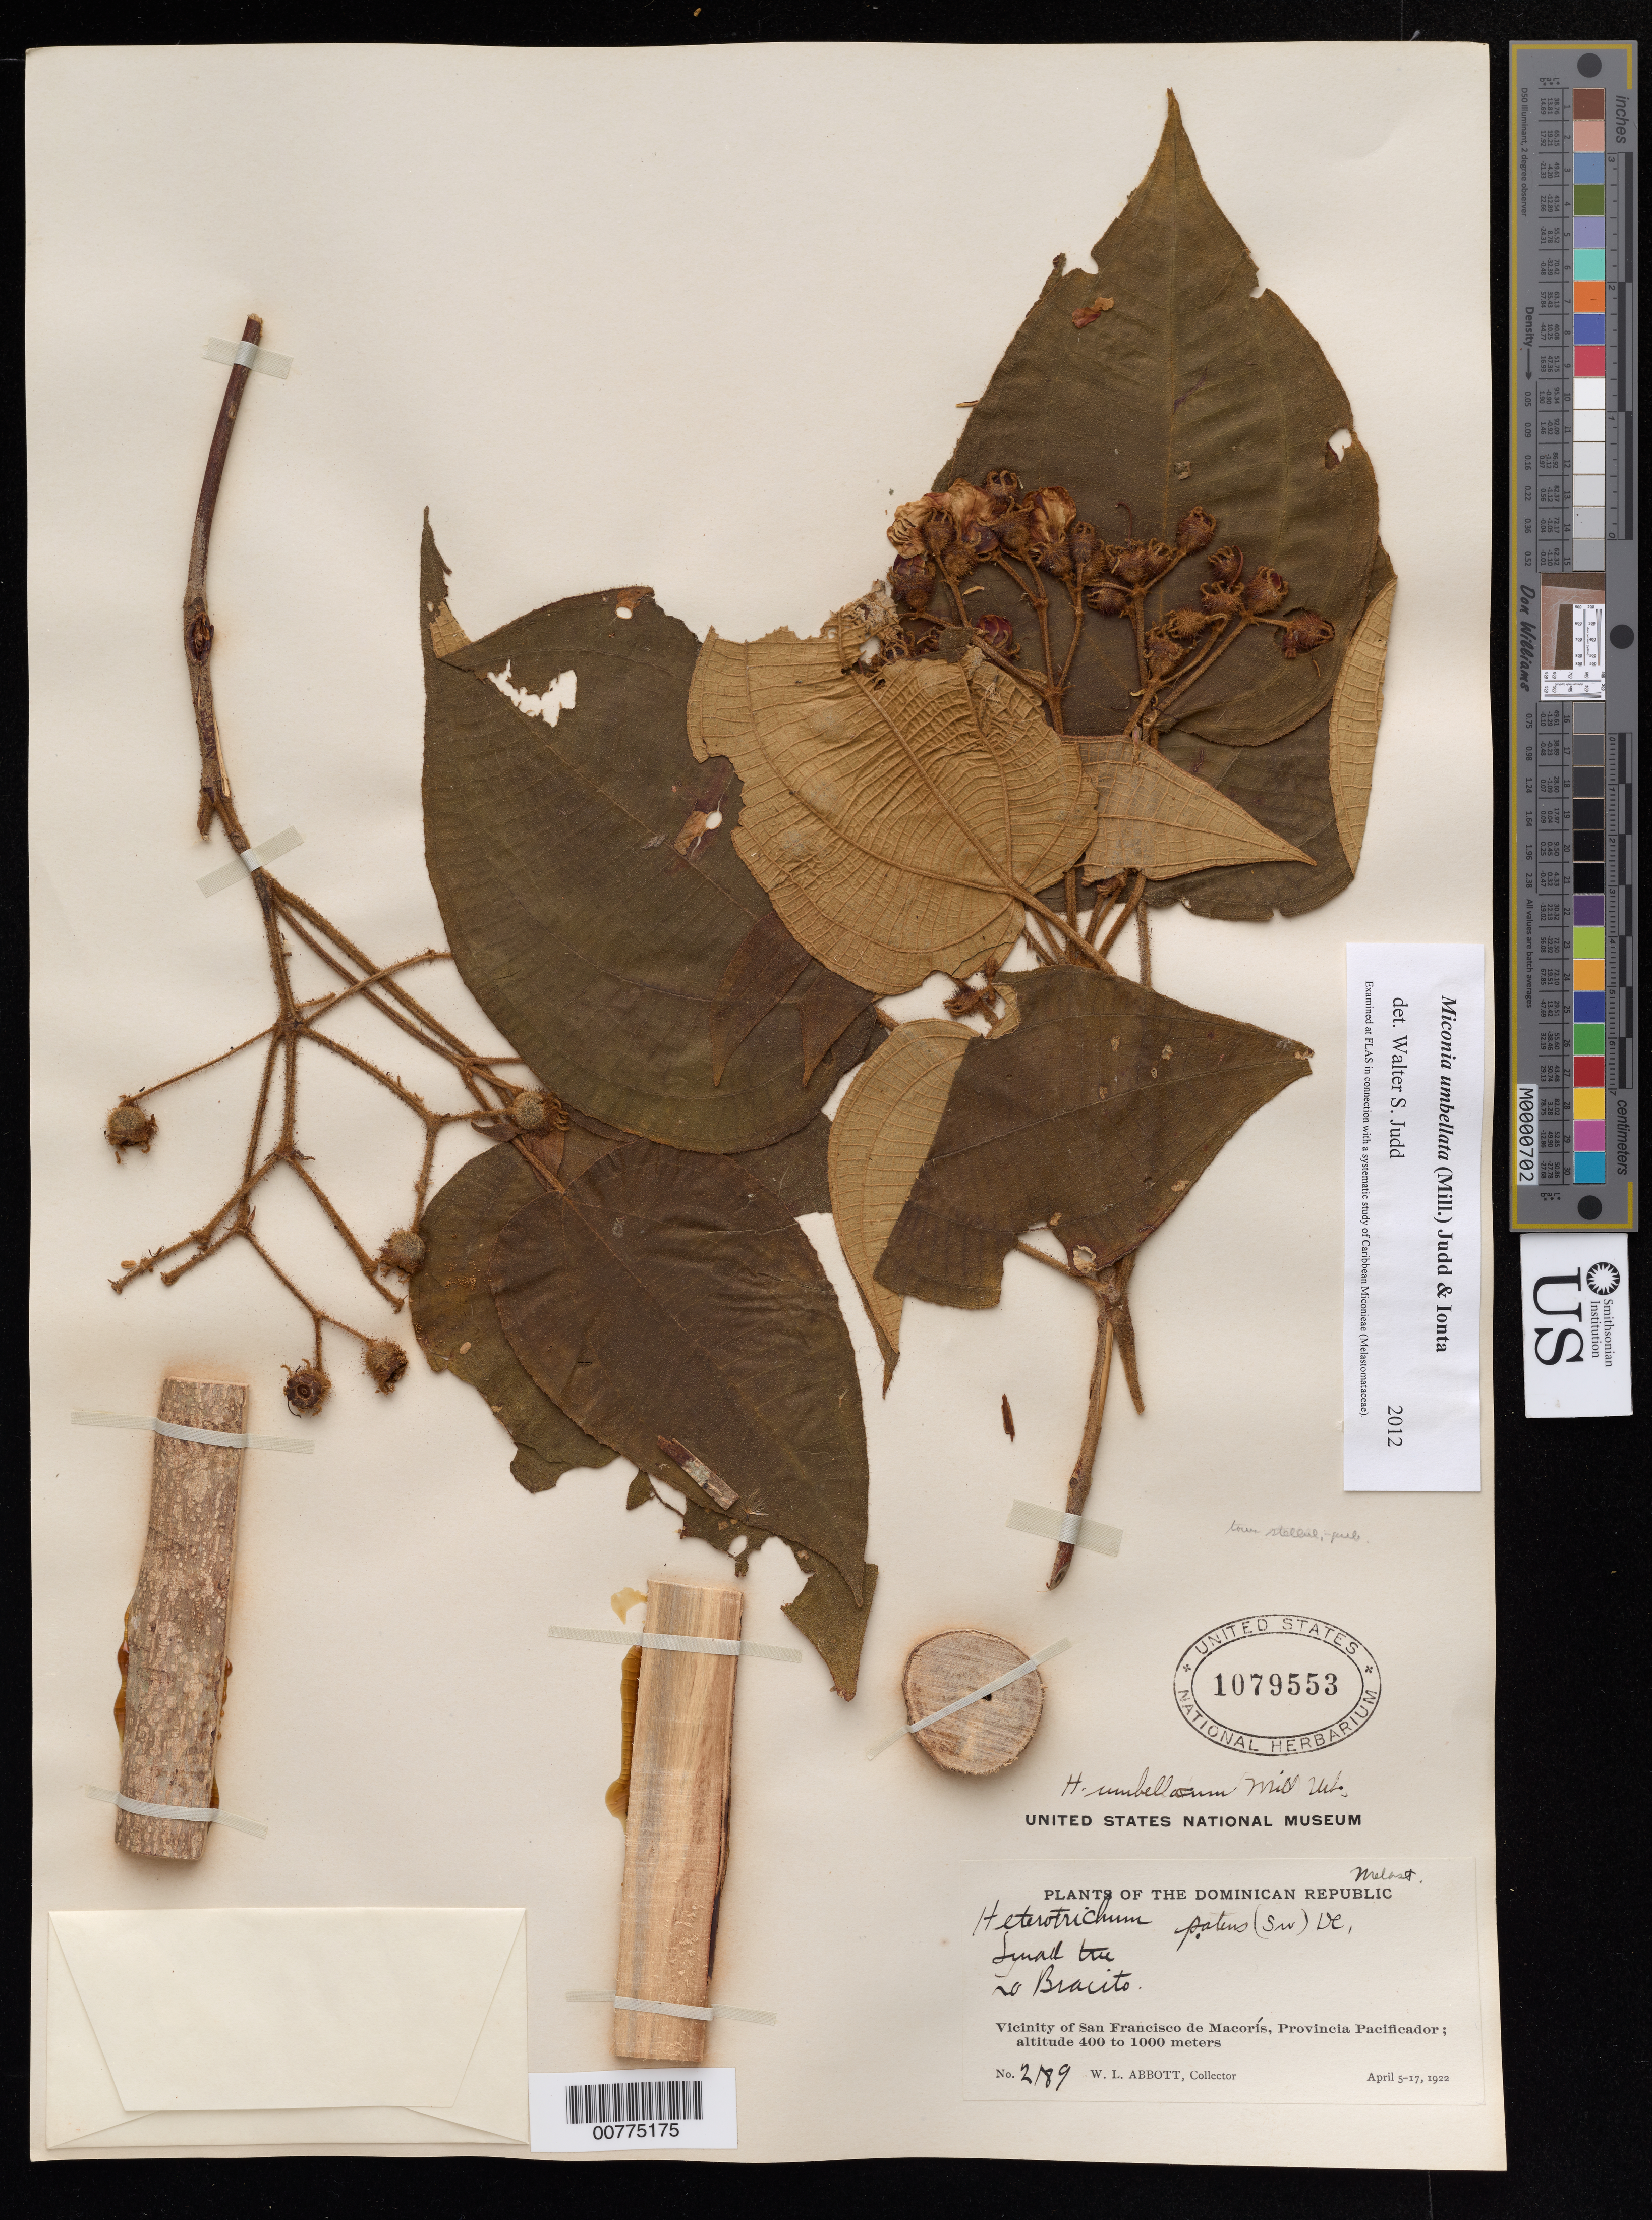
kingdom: Plantae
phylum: Tracheophyta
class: Magnoliopsida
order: Myrtales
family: Melastomataceae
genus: Miconia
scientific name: Miconia umbellata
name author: (Mill.) Judd & Ionta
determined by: Judd, Walter S.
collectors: W. L. Abbott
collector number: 2189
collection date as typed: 05 Apr 1922 to 17 Apr 1922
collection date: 1922-04-05/1922-04-17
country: Dominican Republic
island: Hispaniola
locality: Pacificador Province?, vicinity of San Francisco de Macorís, Lo Bracito.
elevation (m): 400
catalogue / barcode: US 1079553